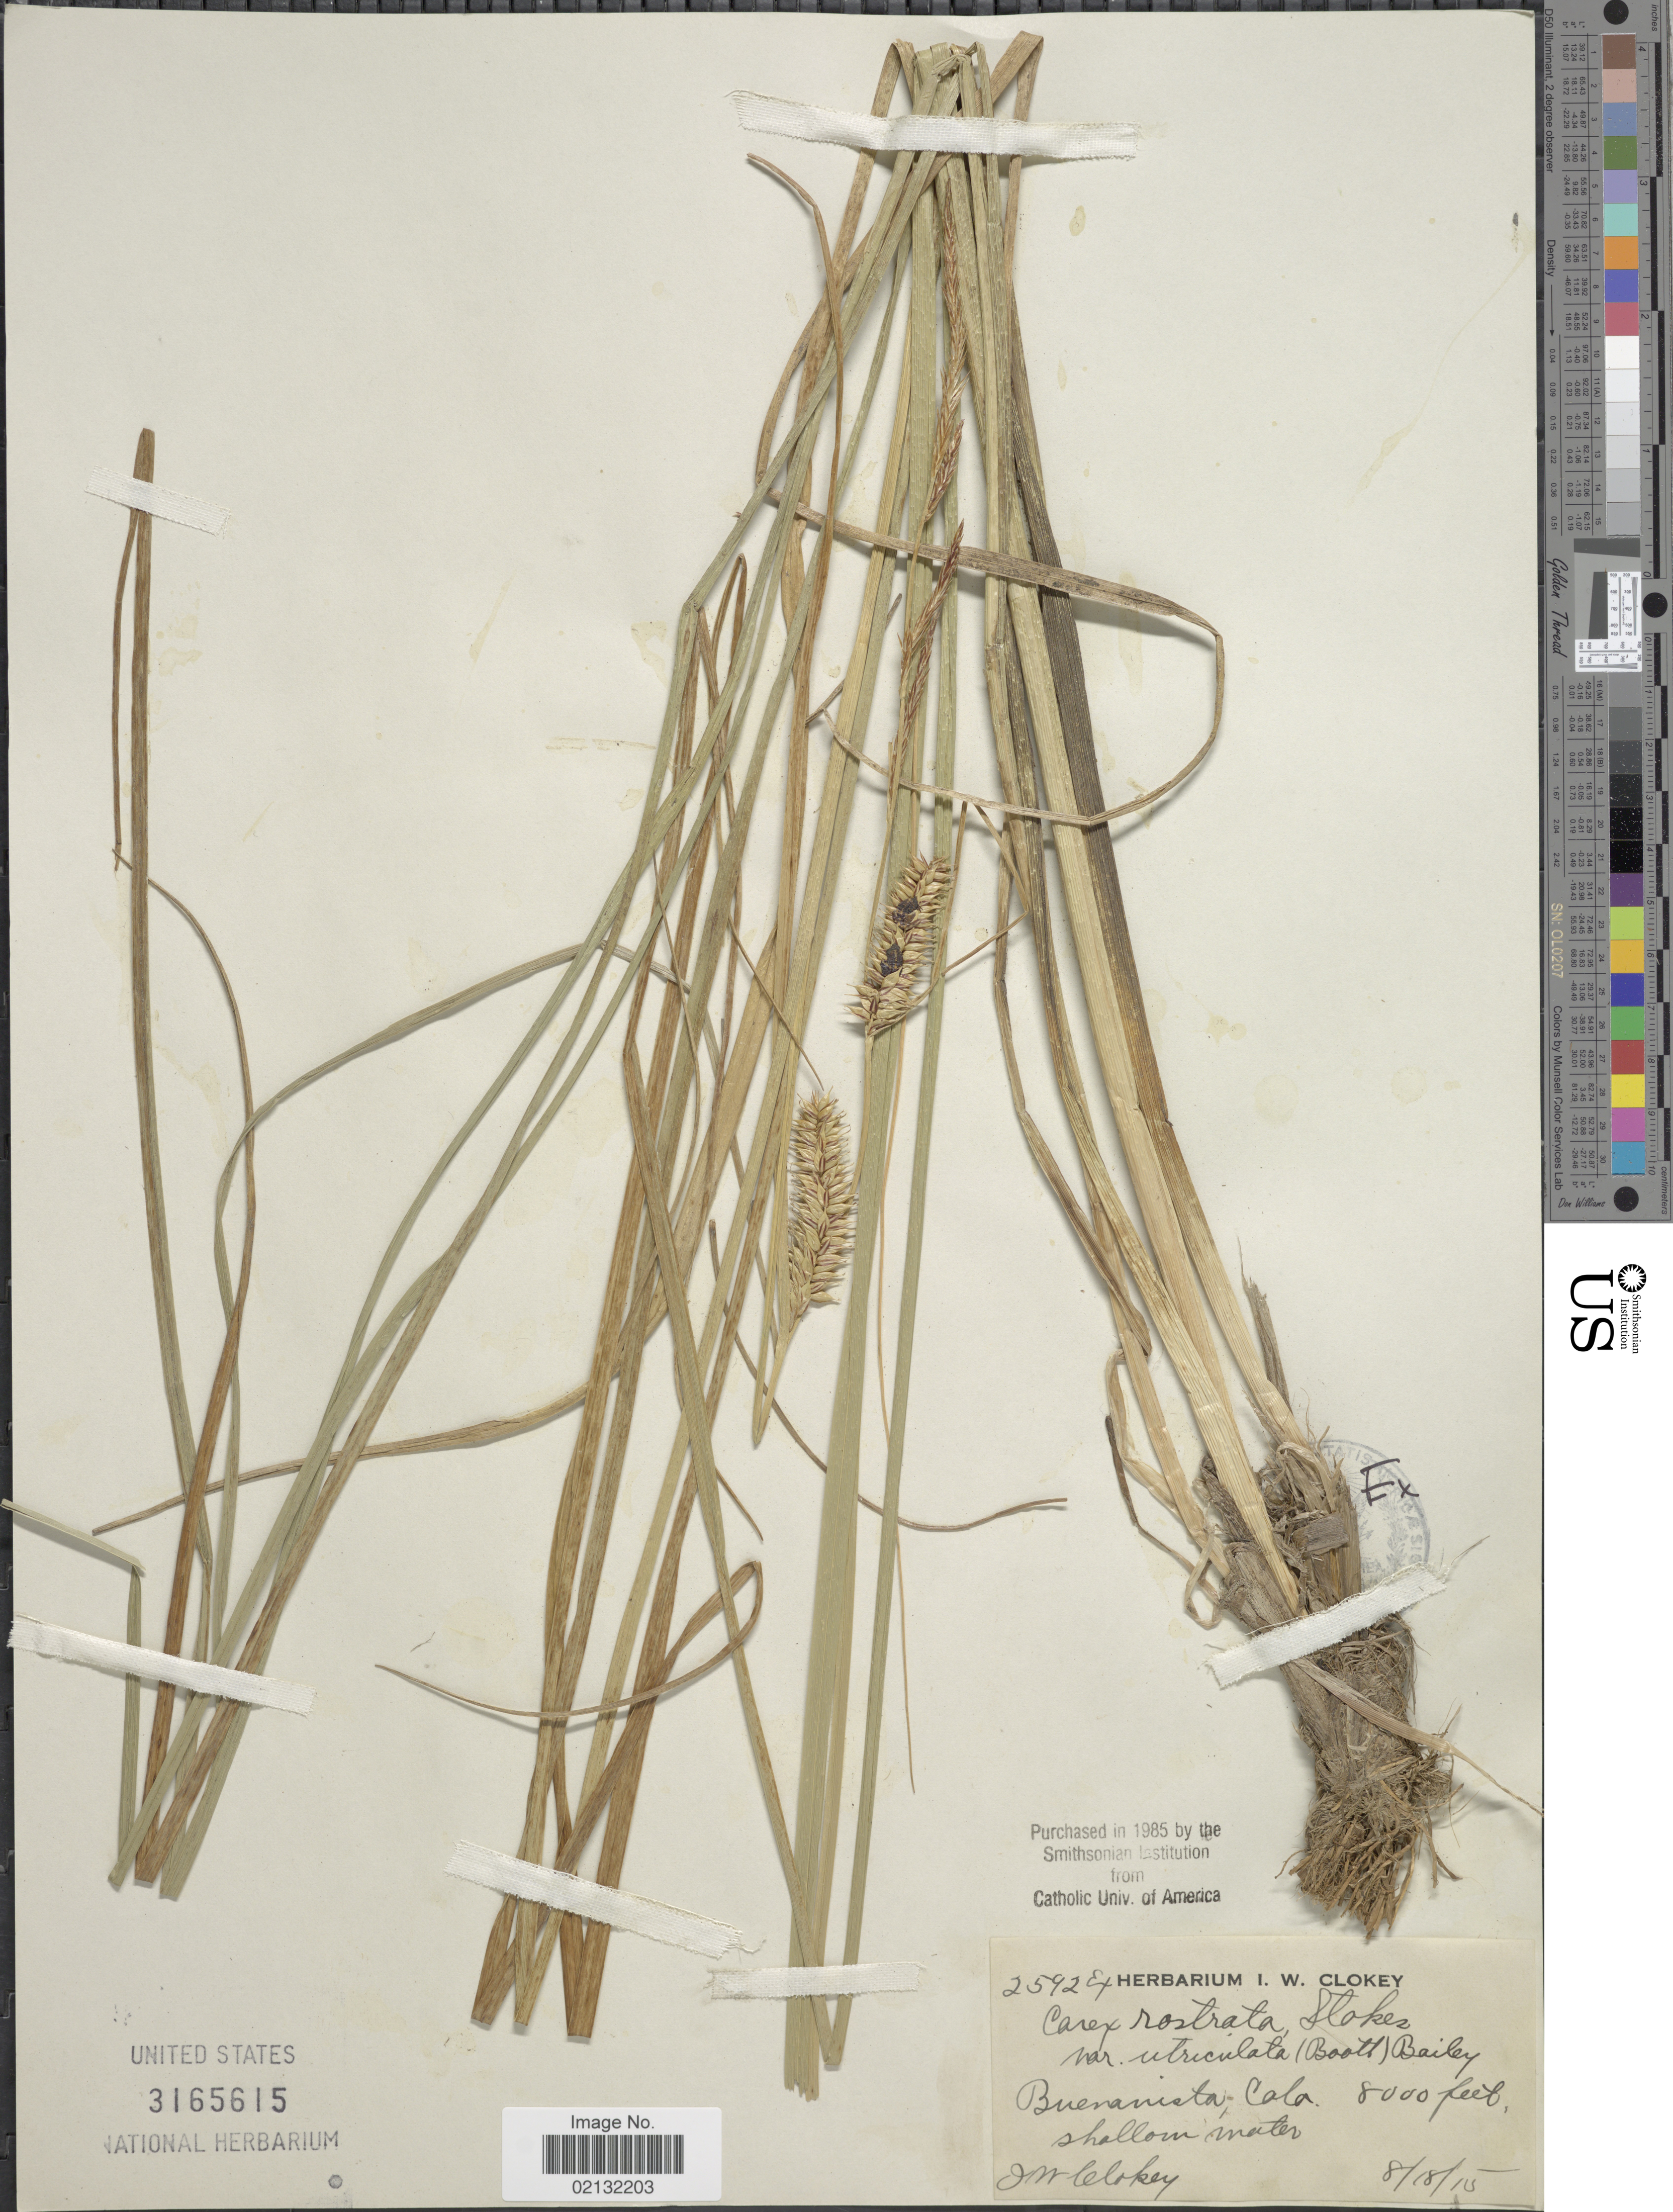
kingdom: Plantae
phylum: Tracheophyta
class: Liliopsida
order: Poales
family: Cyperaceae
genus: Carex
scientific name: Carex rostrata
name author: Stokes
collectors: I. W. Clokey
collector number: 32592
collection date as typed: Transcribed d/m/y: 18/8/15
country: United States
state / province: Colorado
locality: Buenavista, Colo, shallow water.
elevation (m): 2438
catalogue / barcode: US 3165615